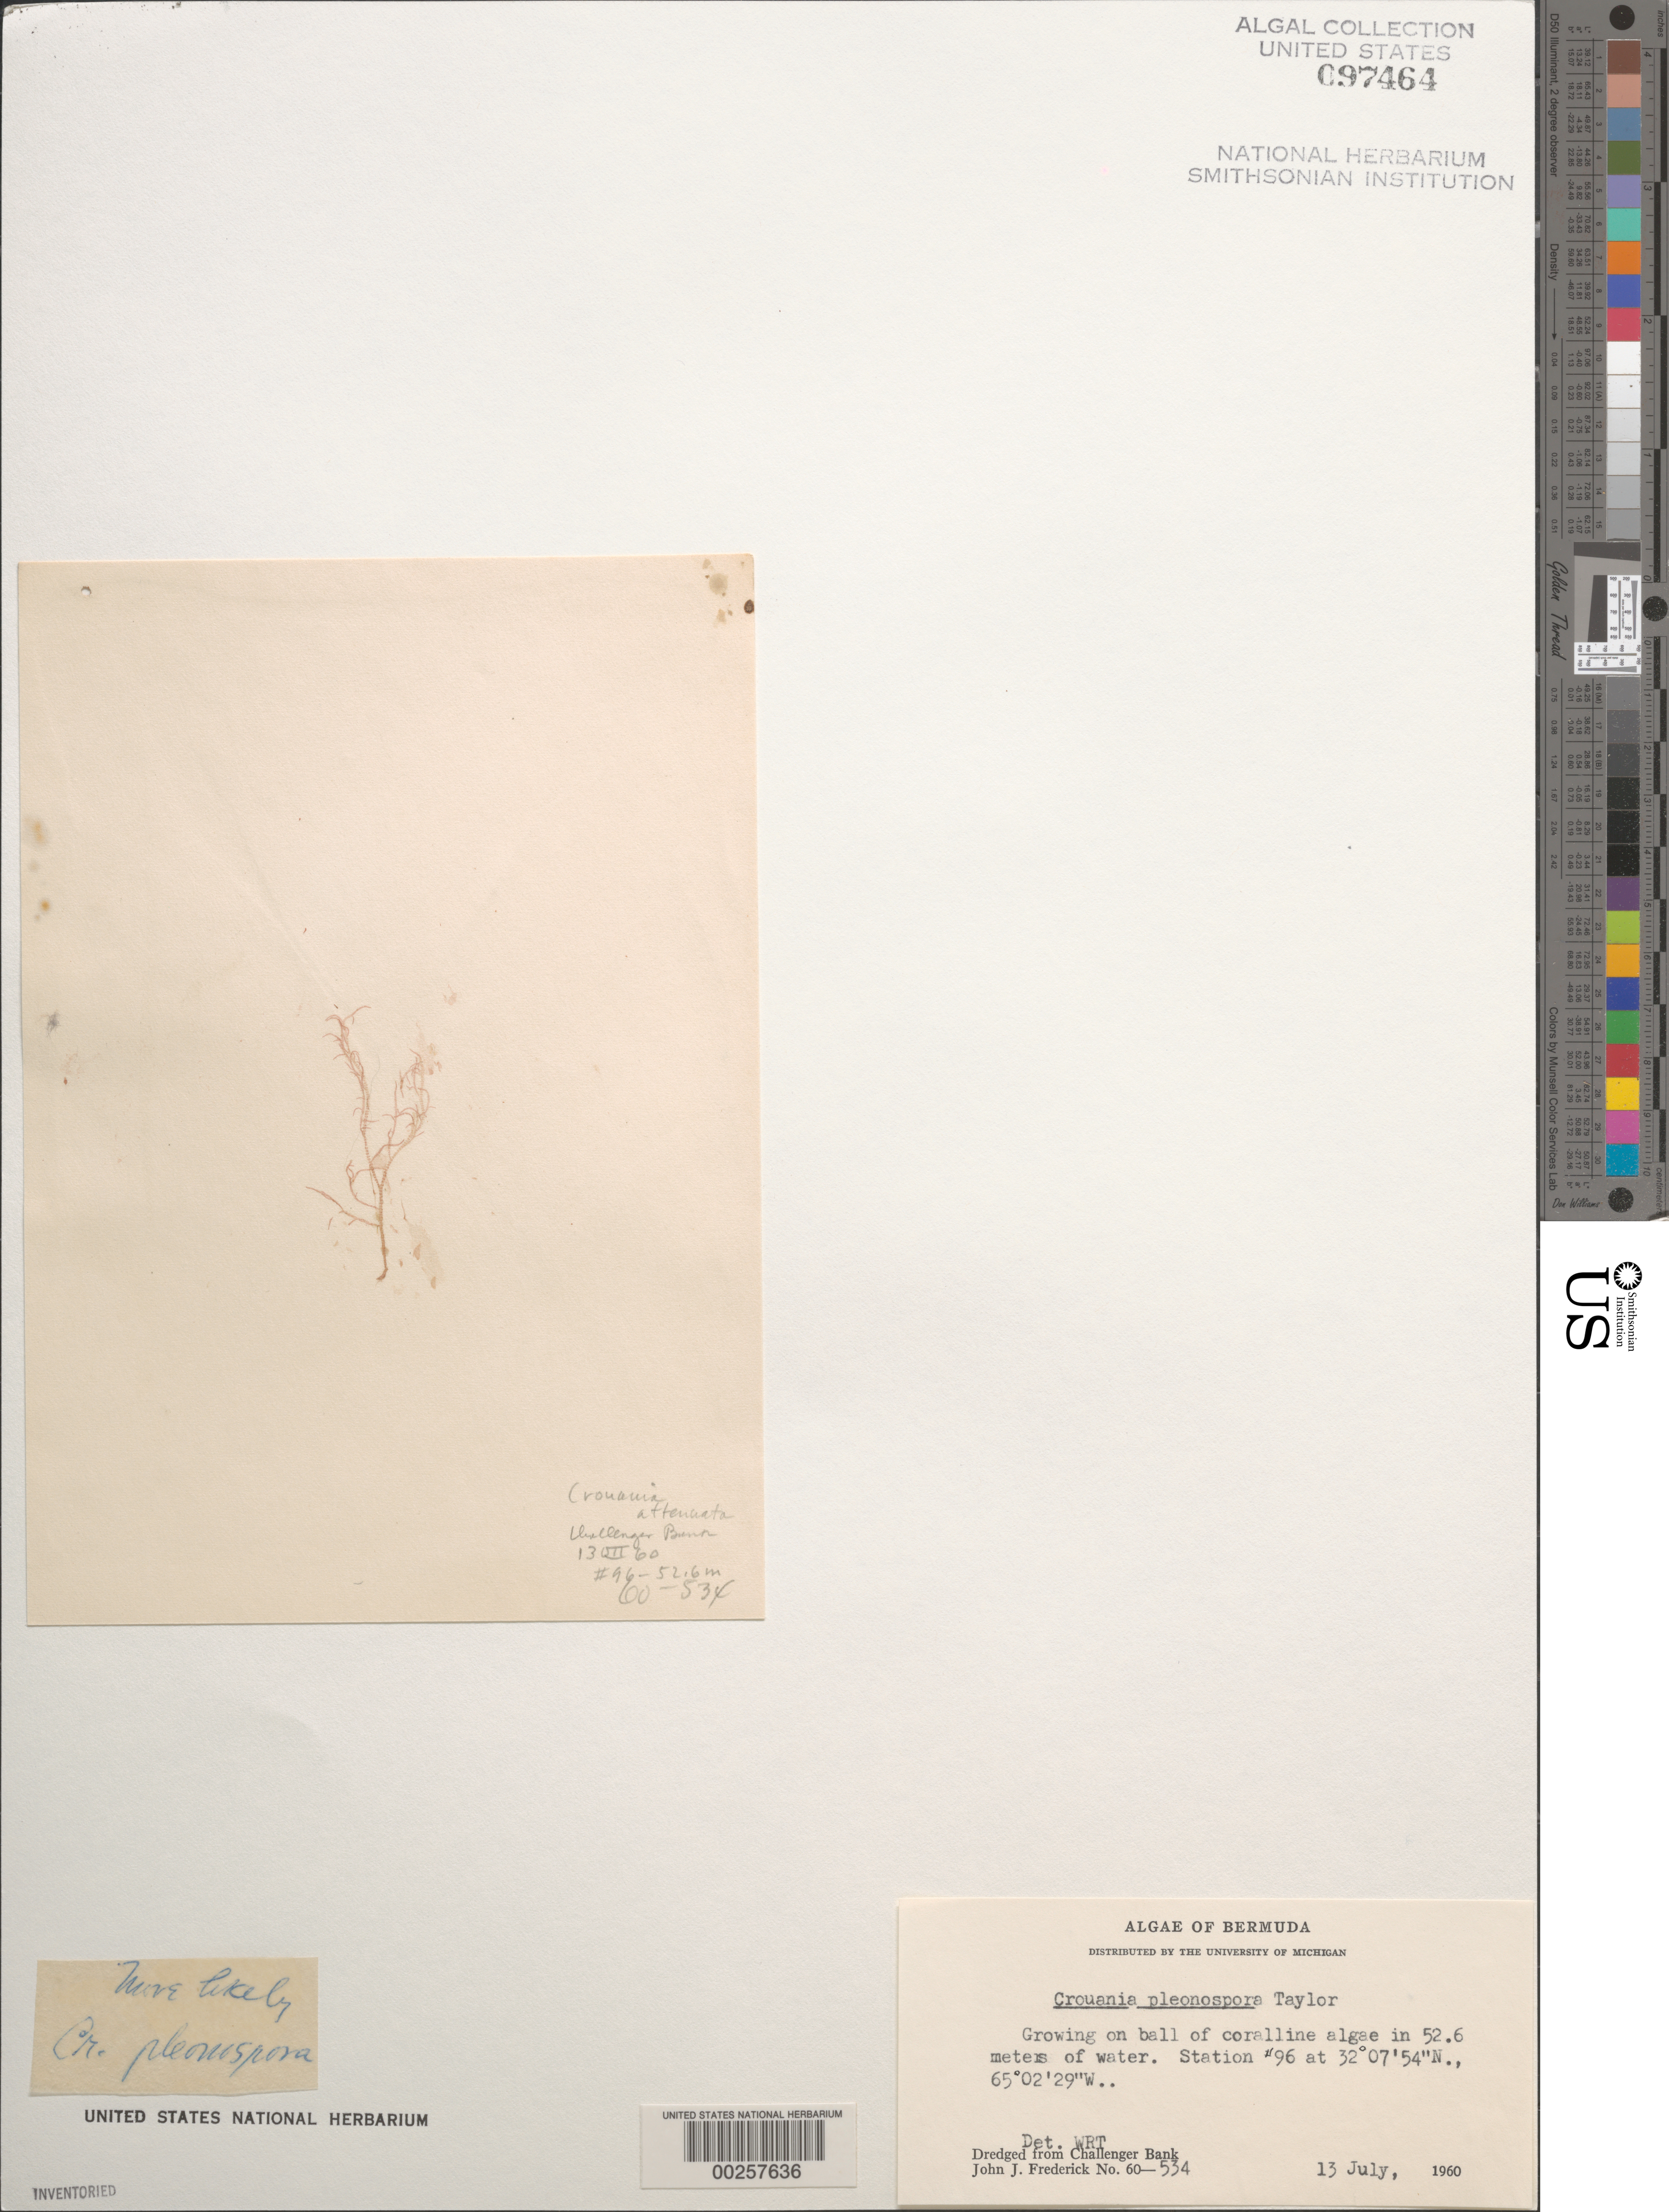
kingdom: Plantae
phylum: Rhodophyta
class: Florideophyceae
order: Ceramiales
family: Callithamniaceae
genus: Crouania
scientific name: Crouania pleonospora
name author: W.R. Taylor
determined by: Frederick, J. J.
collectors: J. Frederick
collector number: JJF 60-534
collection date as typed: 13 Jul 1960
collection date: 1960-07-13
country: Bermuda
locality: Challenger Bank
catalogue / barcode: US 97464